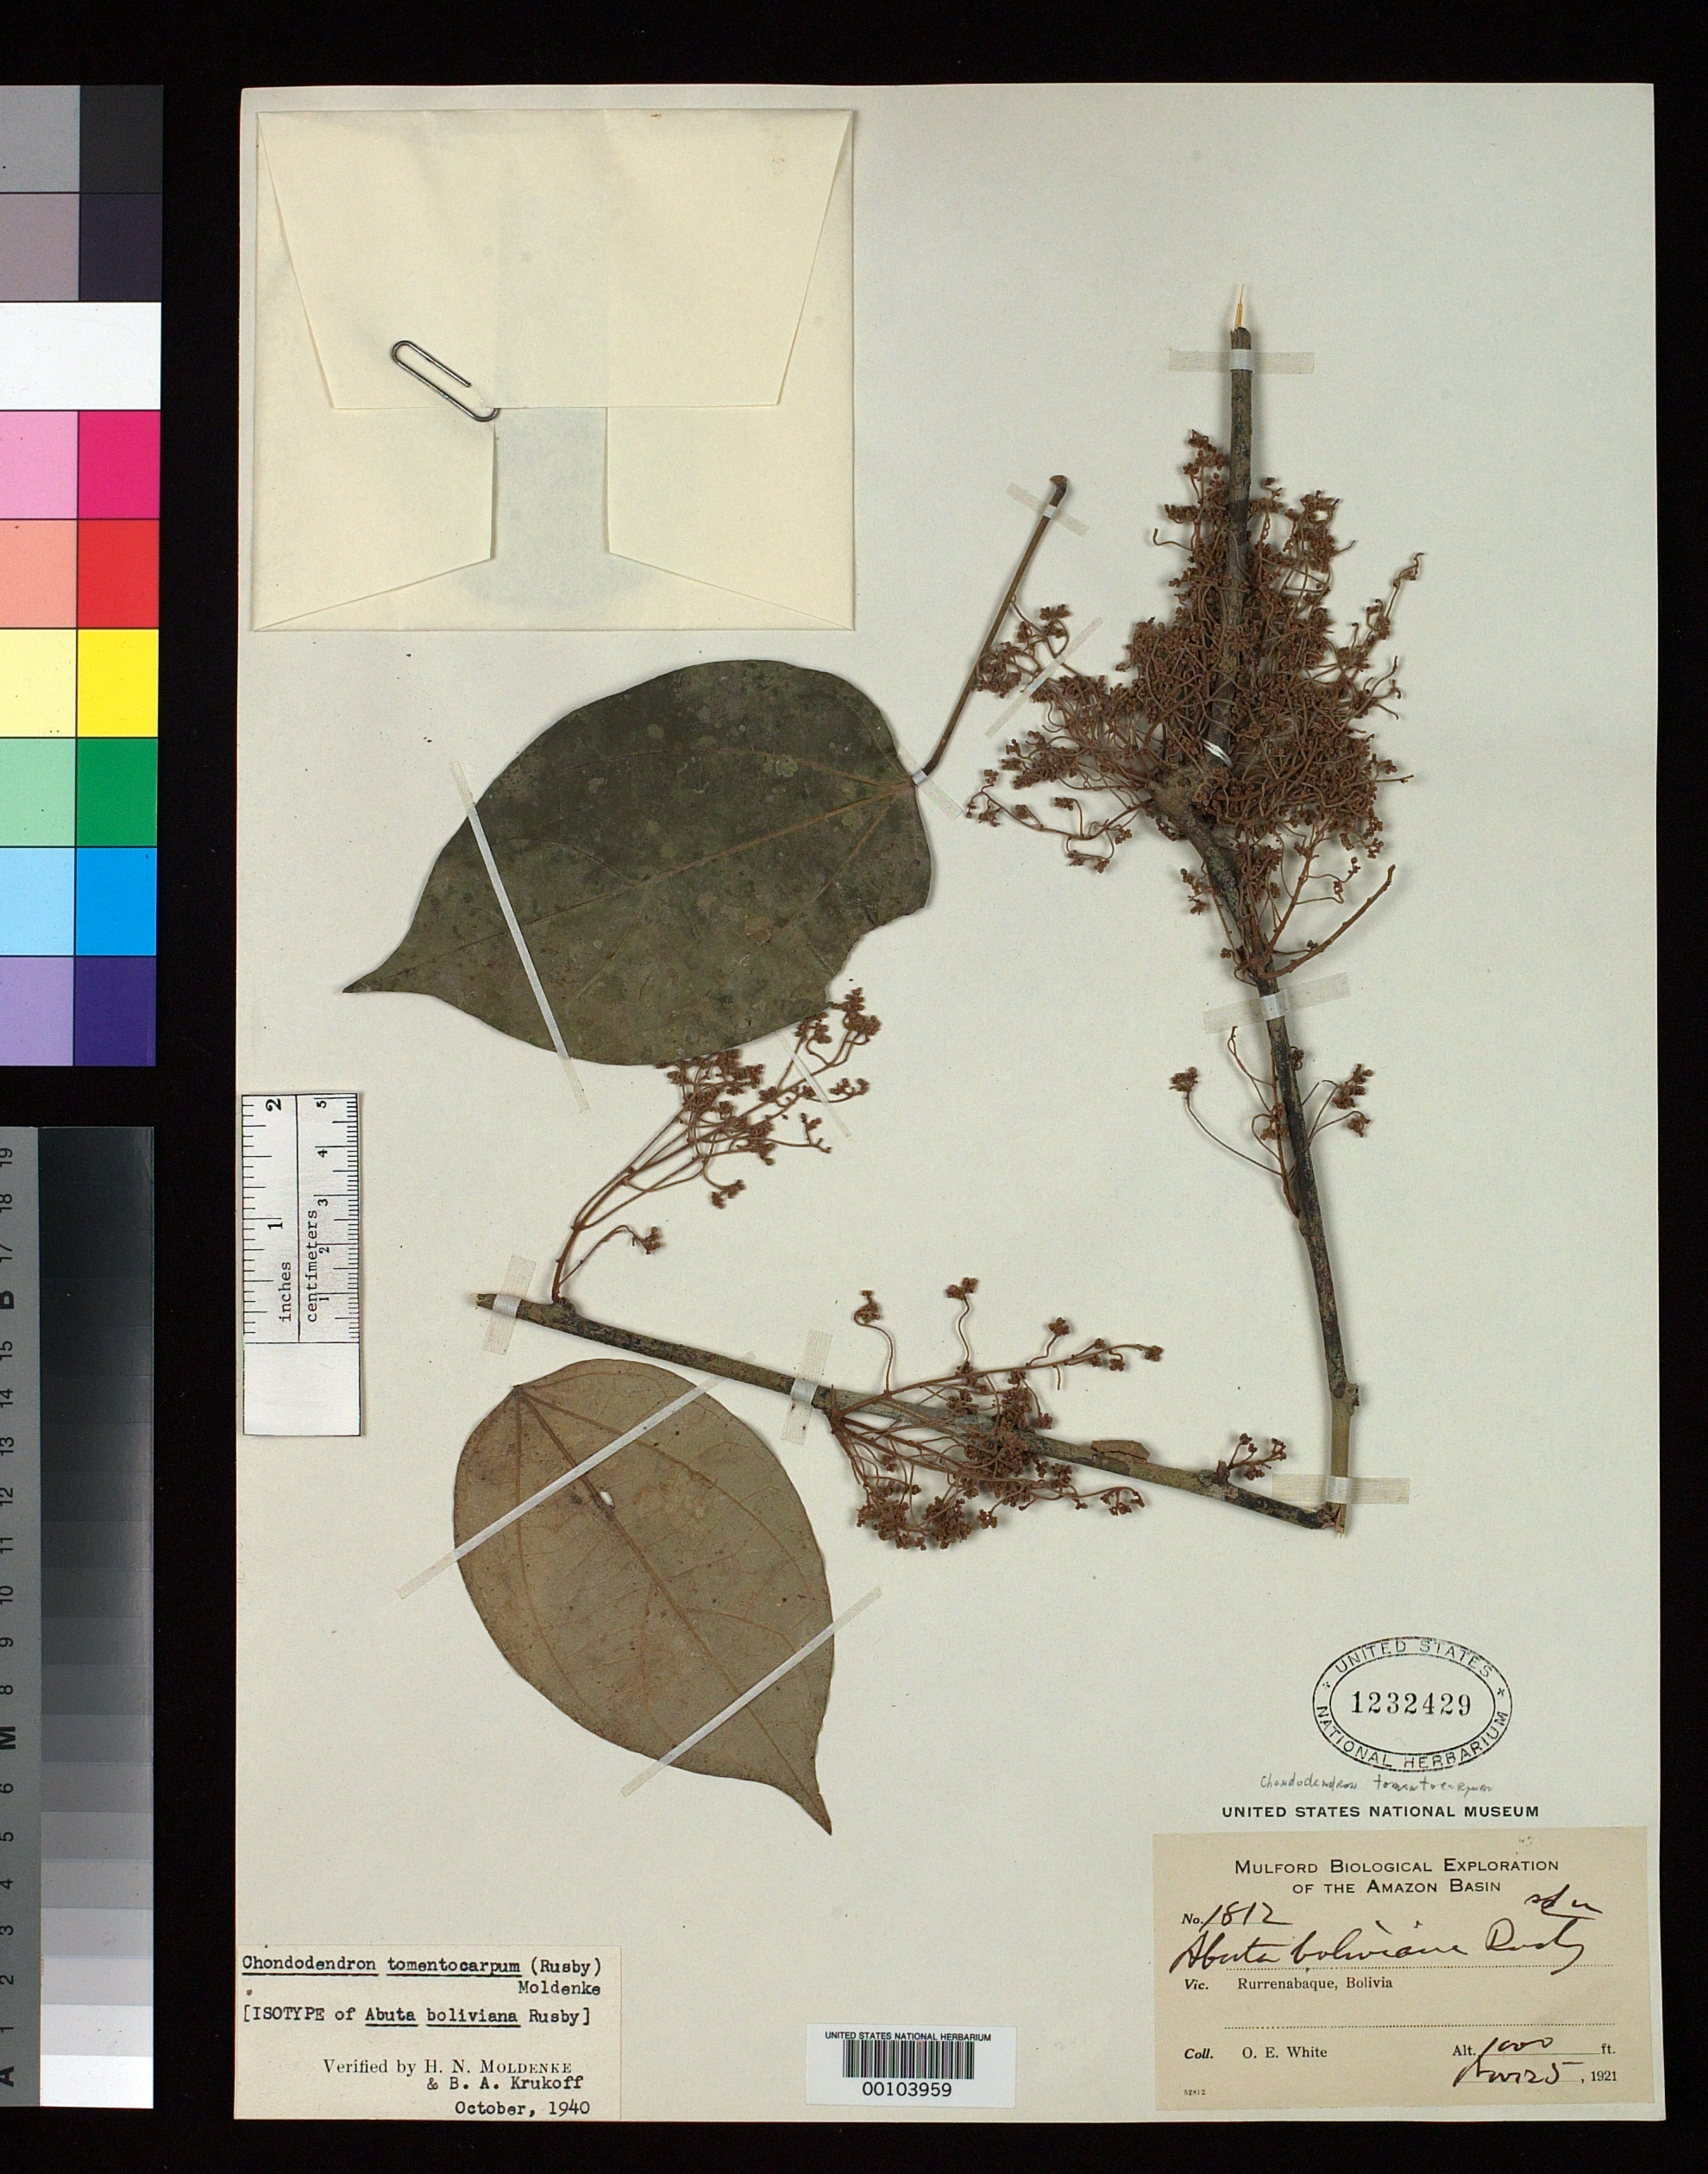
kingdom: Plantae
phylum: Tracheophyta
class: Magnoliopsida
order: Ranunculales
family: Menispermaceae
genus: Abuta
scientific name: Abuta boliviana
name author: Rusby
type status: Isotype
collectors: O. E. White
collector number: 1812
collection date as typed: Nov. 25, 1921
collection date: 1921-11-25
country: Bolivia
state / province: Beni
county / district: José Ballivián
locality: Rurrenabaque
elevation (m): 305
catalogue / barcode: US 1232429